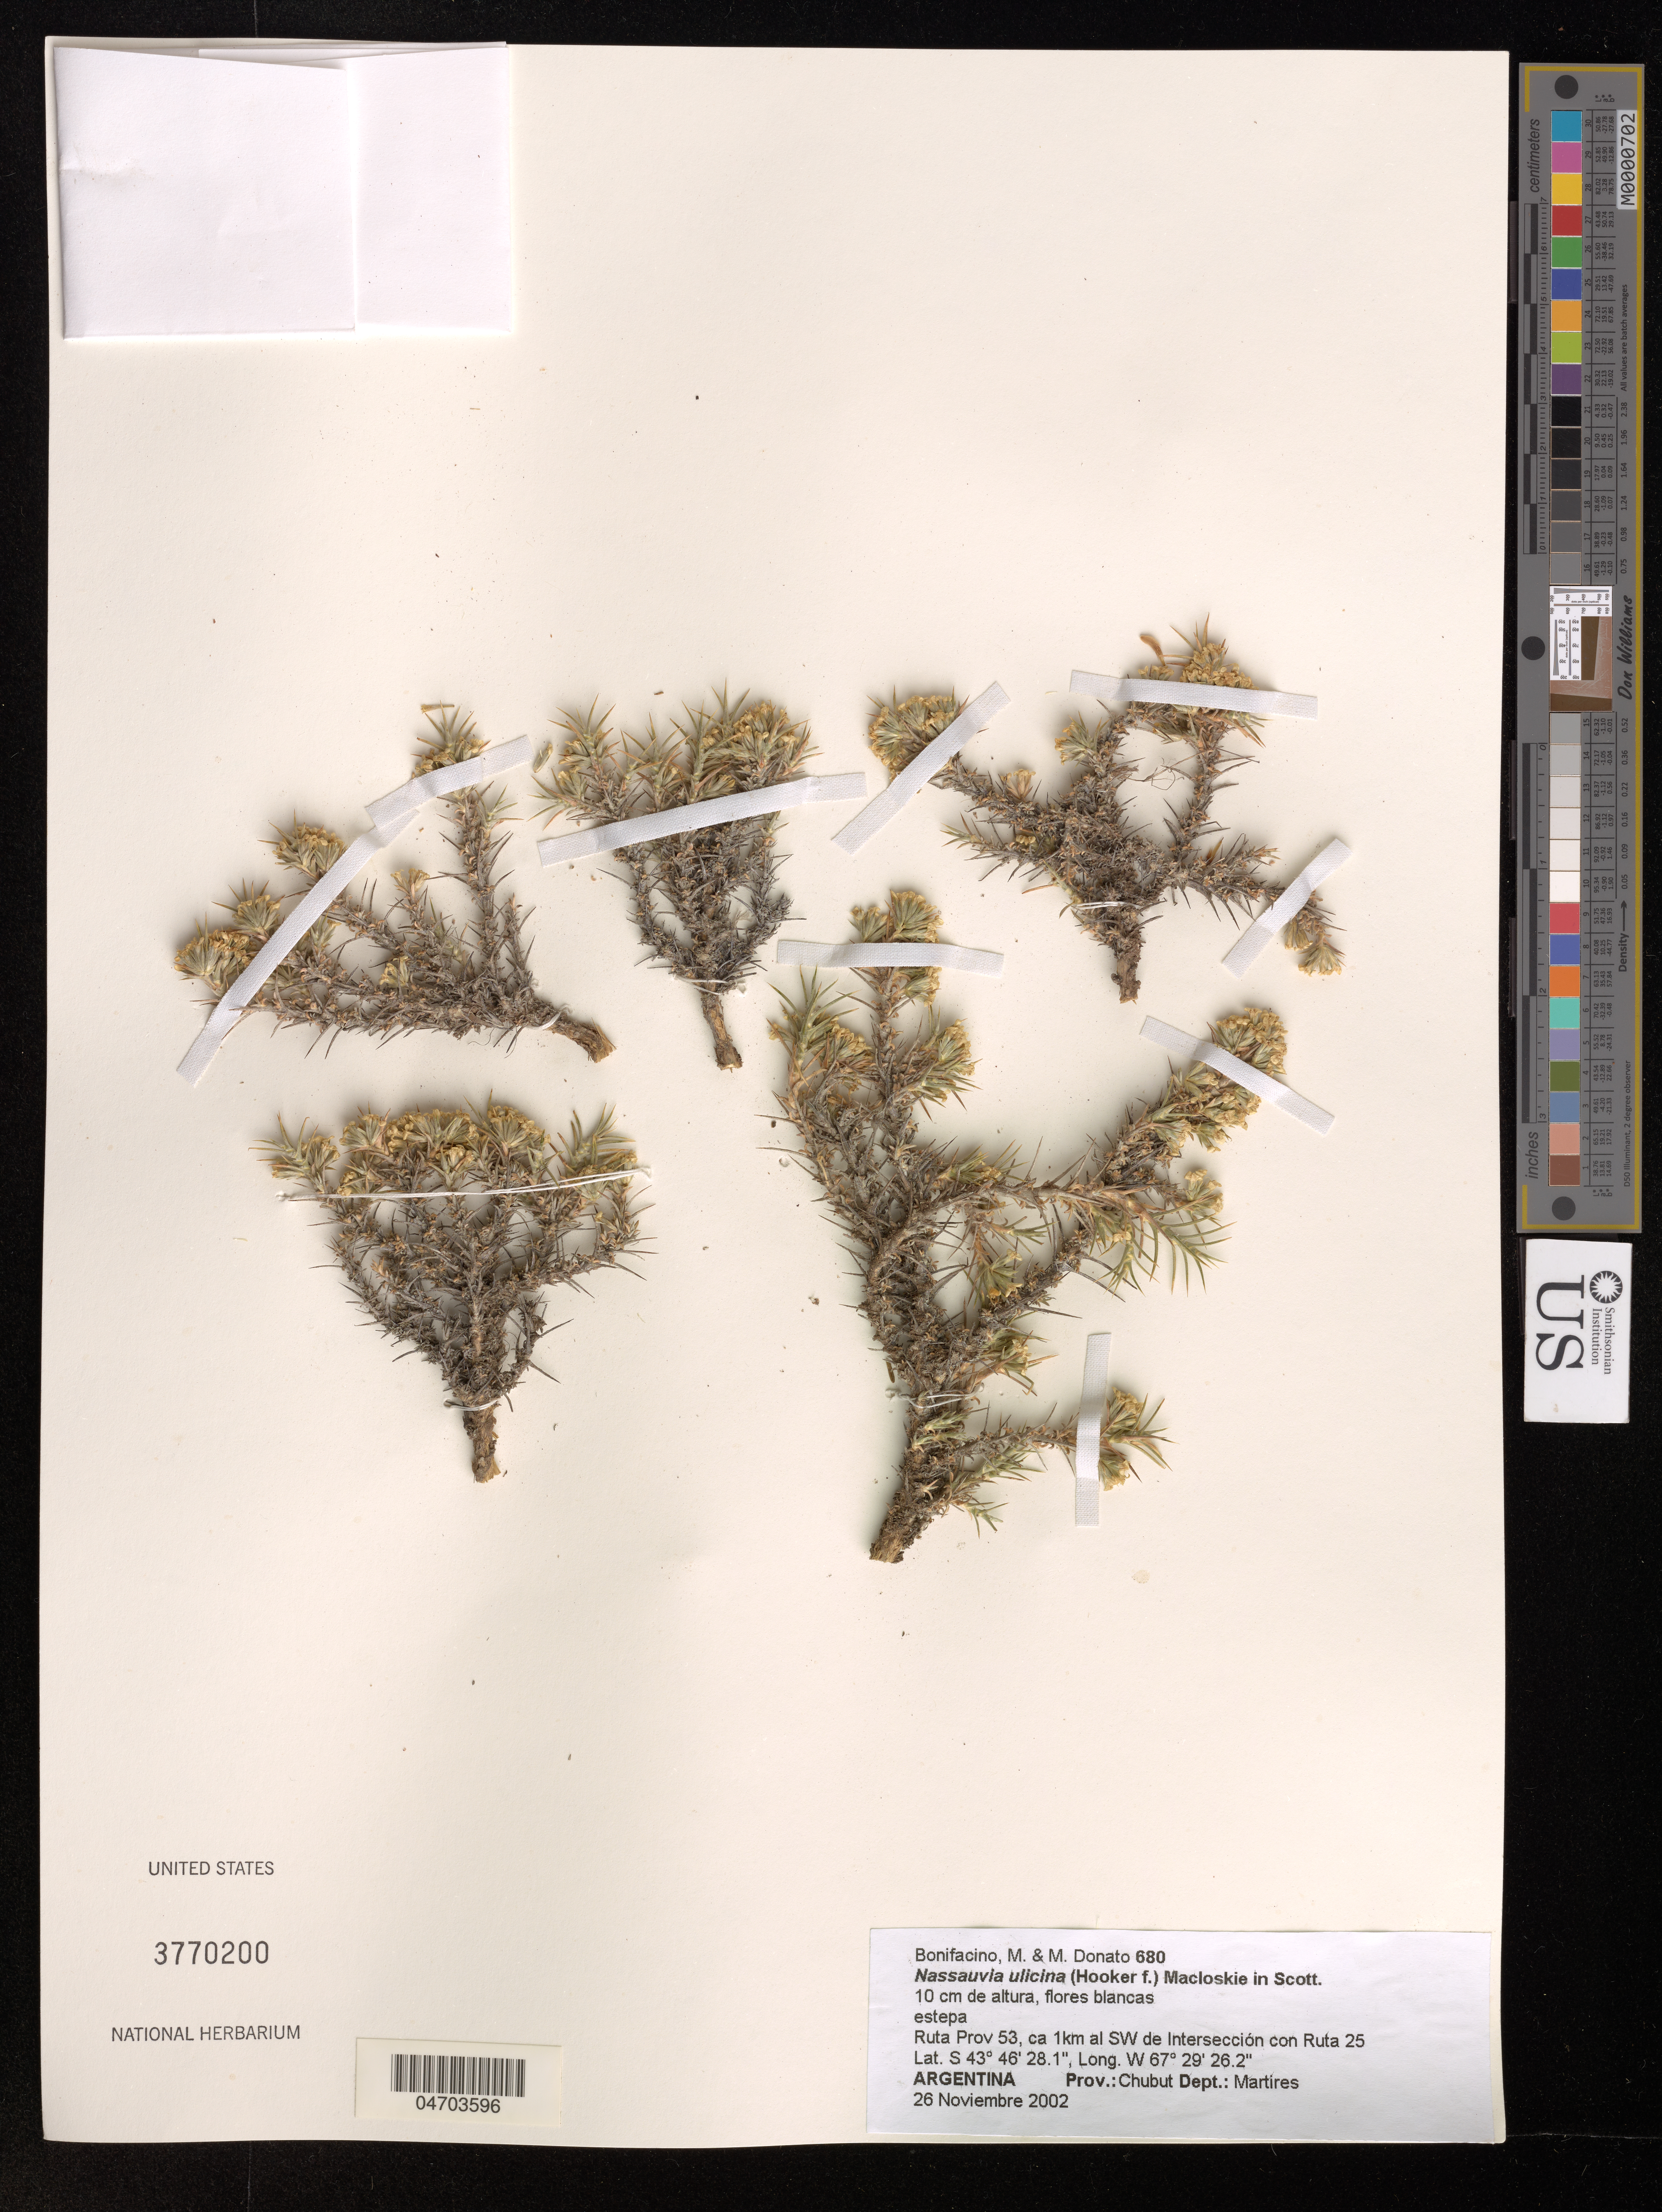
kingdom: Plantae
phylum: Tracheophyta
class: Magnoliopsida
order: Asterales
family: Asteraceae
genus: Nassauvia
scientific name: Nassauvia ulicina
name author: (Hook. f.) Macloskie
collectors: M. Bonifacino & M. Donato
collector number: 680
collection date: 2002-11-26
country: Argentina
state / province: Chubut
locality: Ruta Prov 53, ca 1 km al SW de Interseccion con Ruta 25. Dept.: Martires.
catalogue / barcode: US 3770200